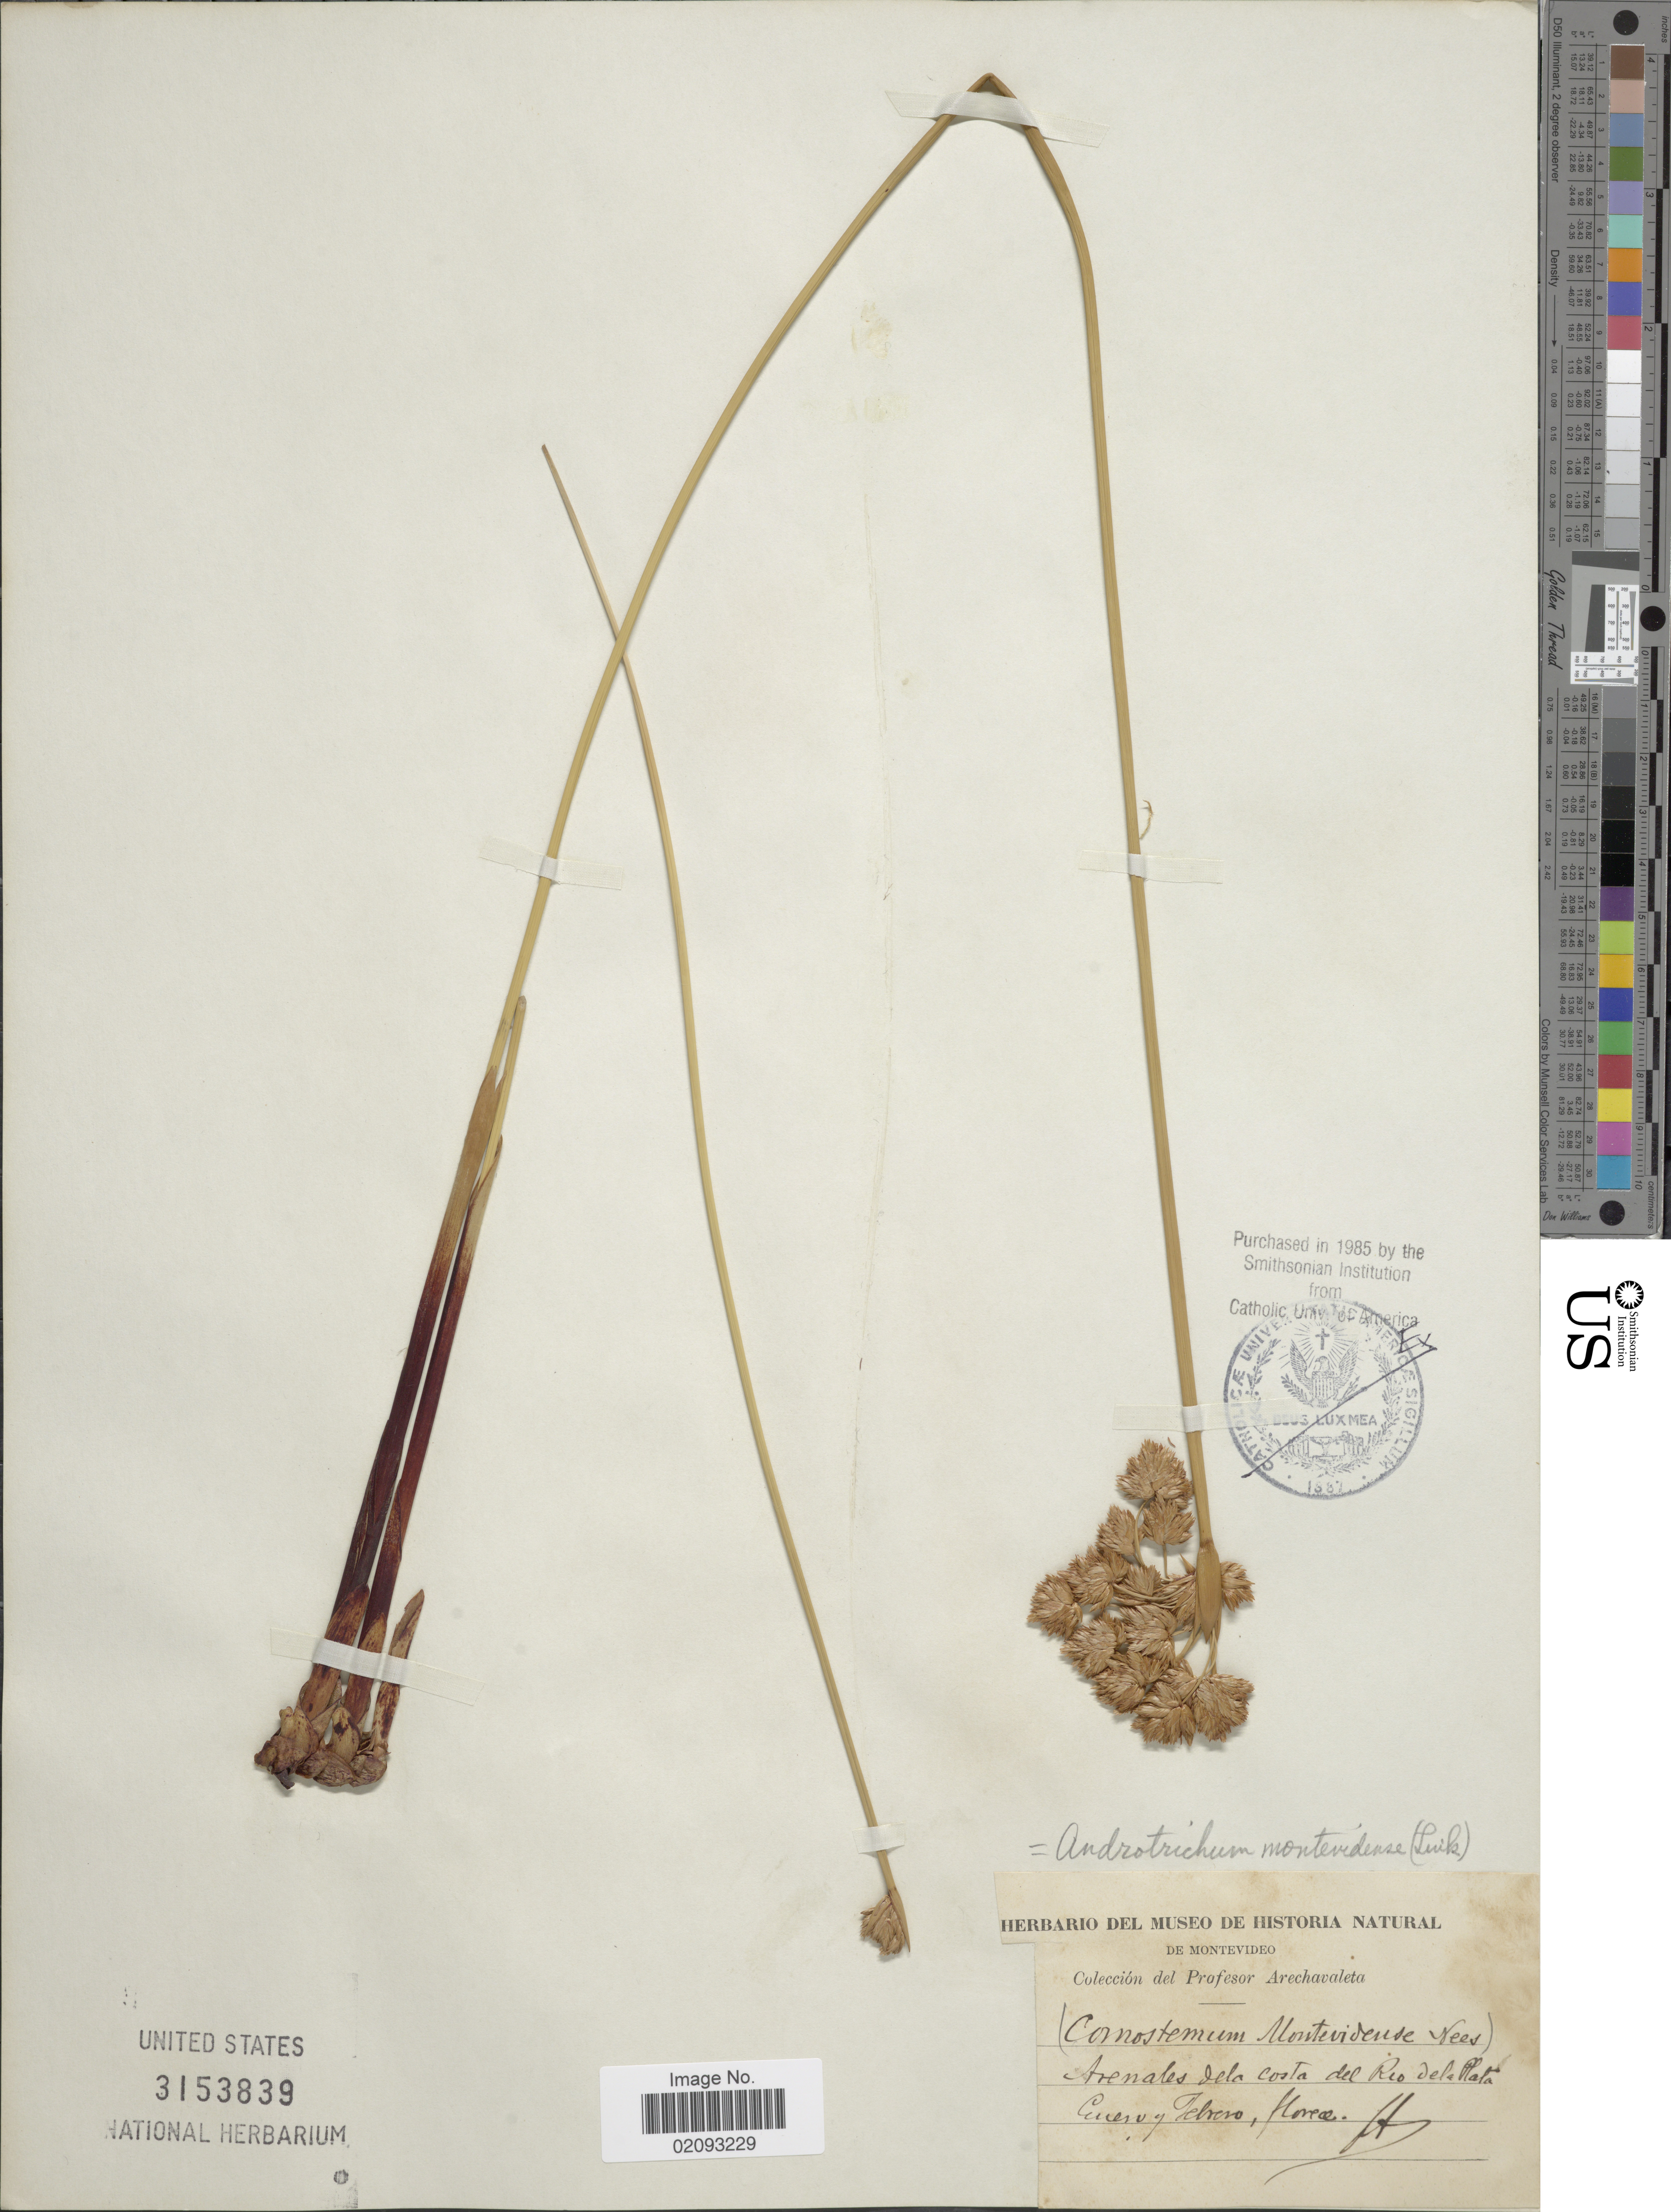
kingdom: Plantae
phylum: Tracheophyta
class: Liliopsida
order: Poales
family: Cyperaceae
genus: Cyperus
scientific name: Cyperus trigynus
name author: Spreng.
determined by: Strong, Mark T., (BOT), Smithsonian Institution - National Museum of Natural History (UNITED STATES)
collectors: Arechavaleta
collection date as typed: Enero y Febrero (Jan and Feb)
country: Uruguay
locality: Arenales de la costa del Rio de la Plata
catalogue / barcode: US 3153839